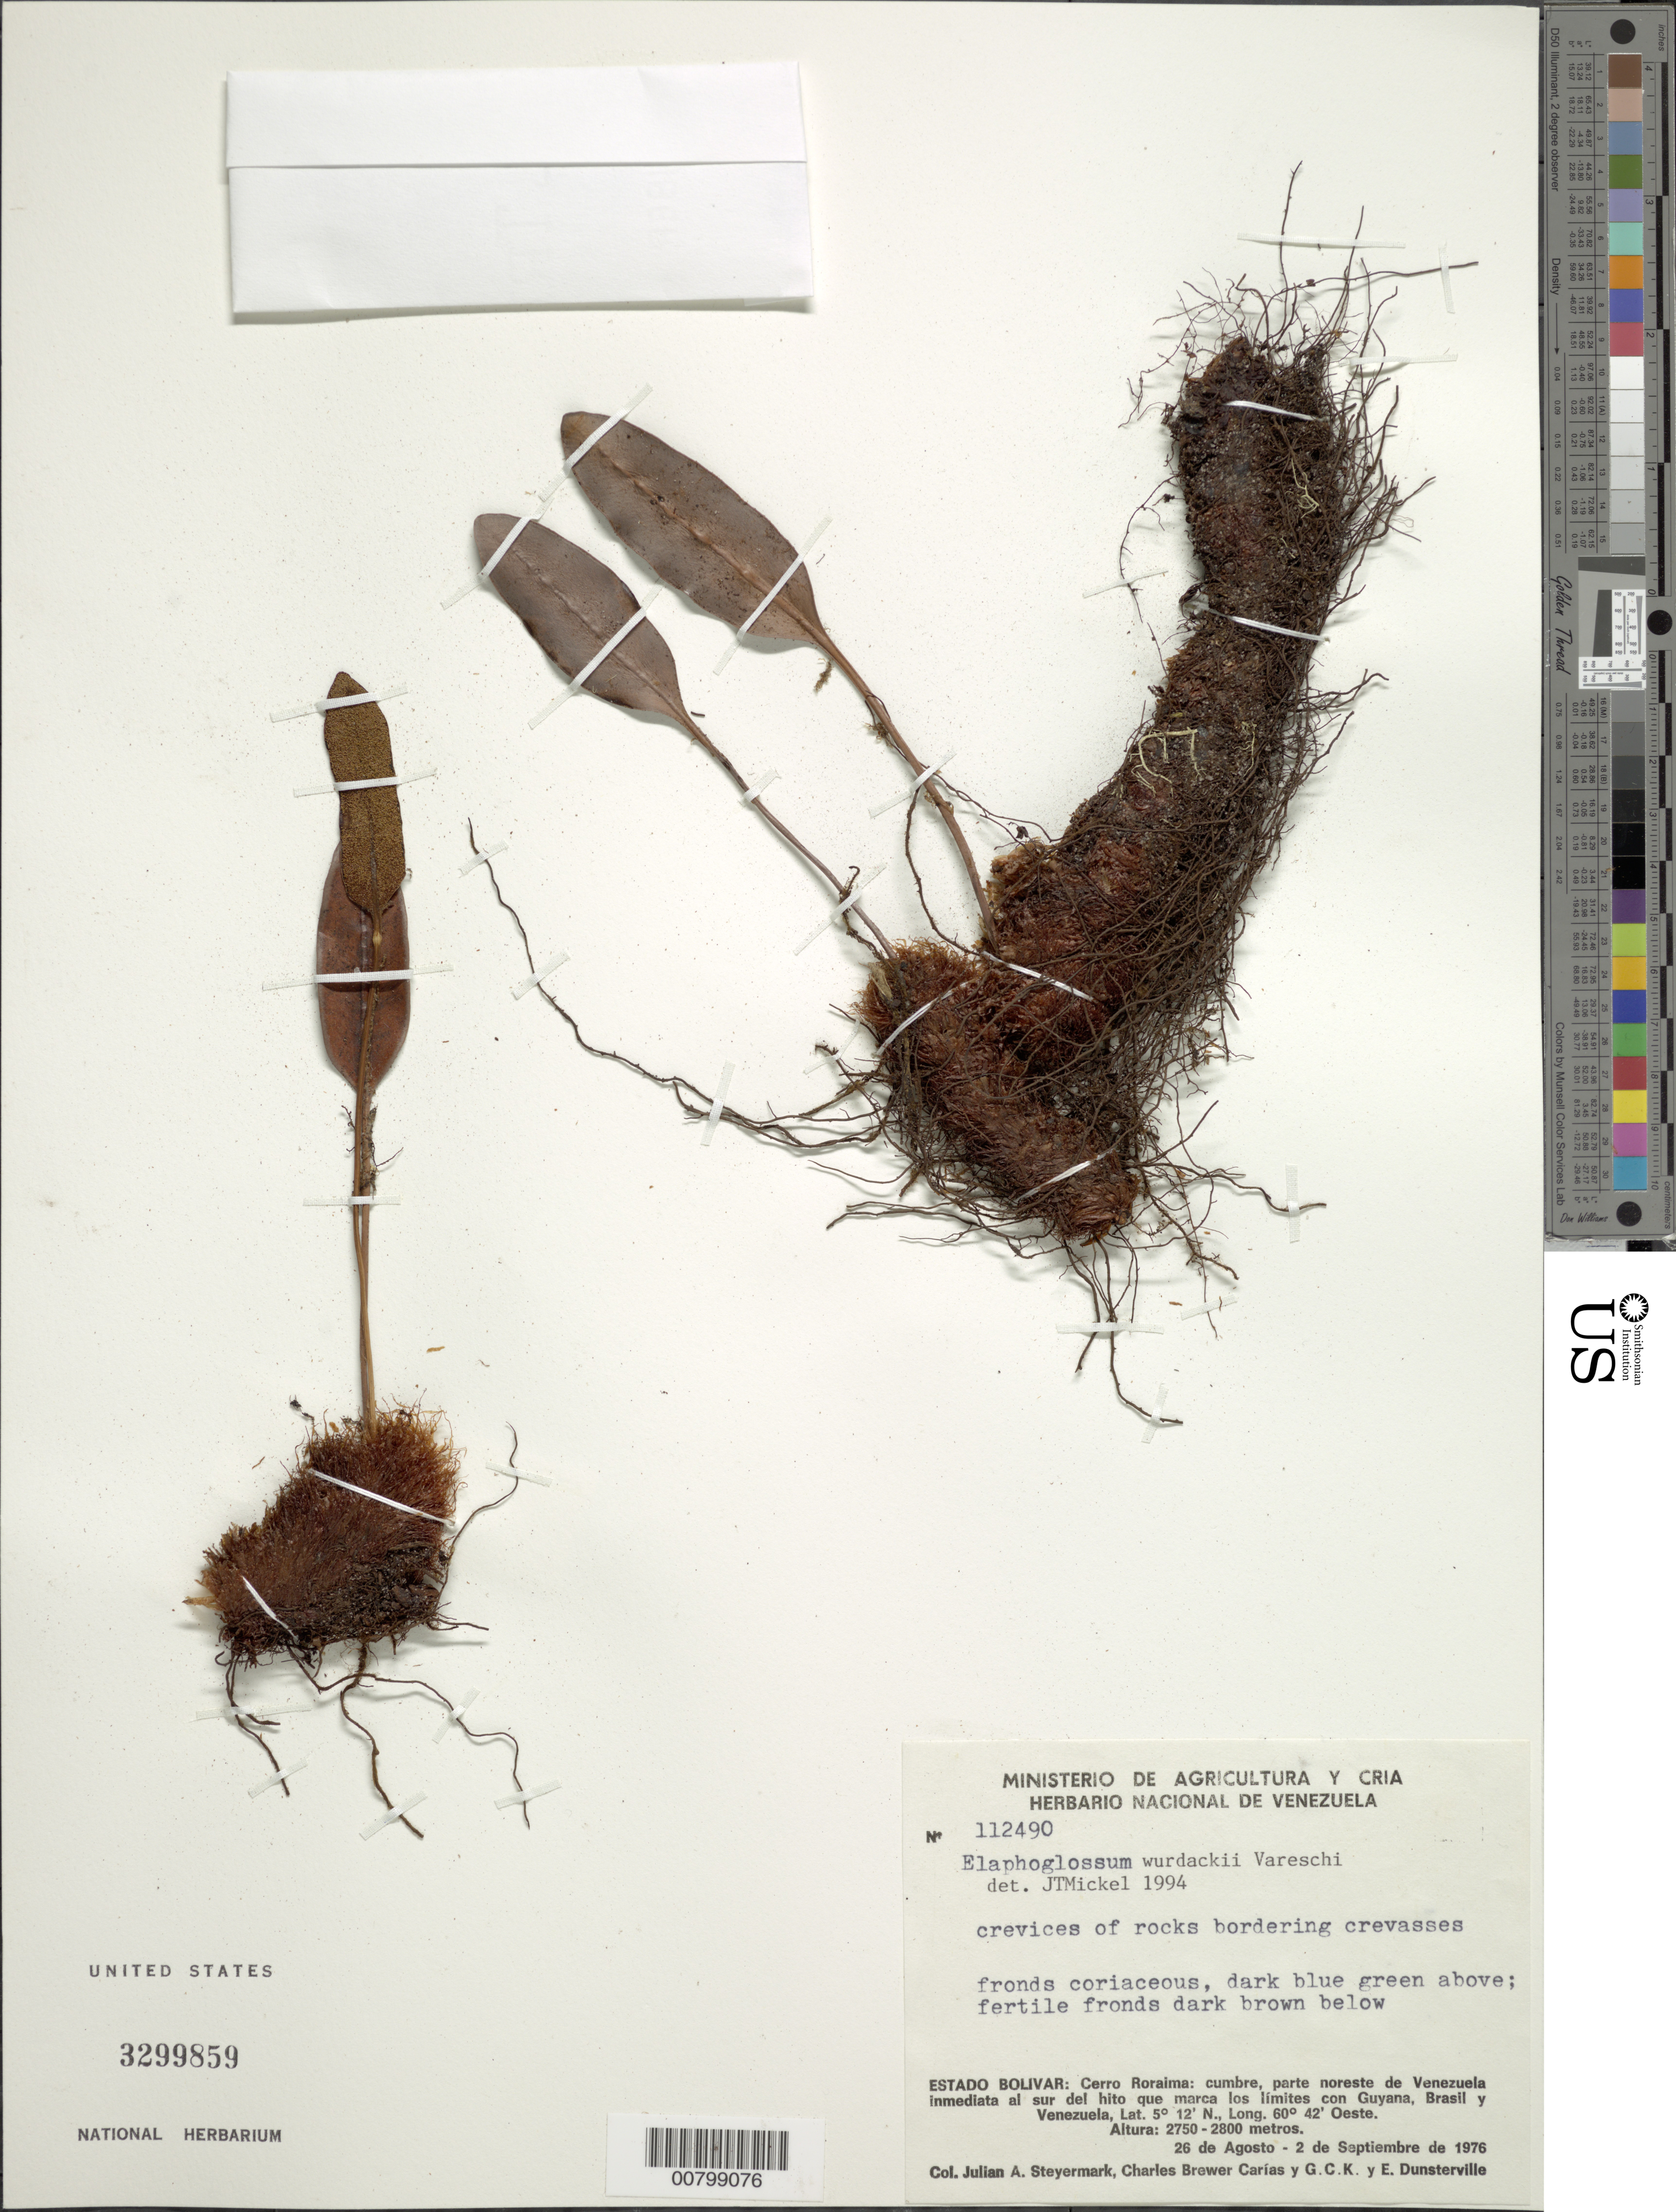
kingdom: Plantae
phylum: Tracheophyta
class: Polypodiopsida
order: Polypodiales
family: Dryopteridaceae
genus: Elaphoglossum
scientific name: Elaphoglossum wurdackii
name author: Vareschi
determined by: Mickel, J. T., (NY), New York Botanical Garden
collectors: J. Steyermark, C. Brewer-Carias, G. C. K. Dunsterville & E. Dunsterville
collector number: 112490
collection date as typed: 26-Aug-76 to 2-Sep-76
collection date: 1976-08-26/1976-09-02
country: Venezuela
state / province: Bolívar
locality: Cerro Roraima: parte NO de Venezuela inmediata al S del hito que marca los limites con Guyana, Brasil, y Venezuela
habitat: Crevices of rocks bordering crevasses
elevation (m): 2750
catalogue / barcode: US 3299859